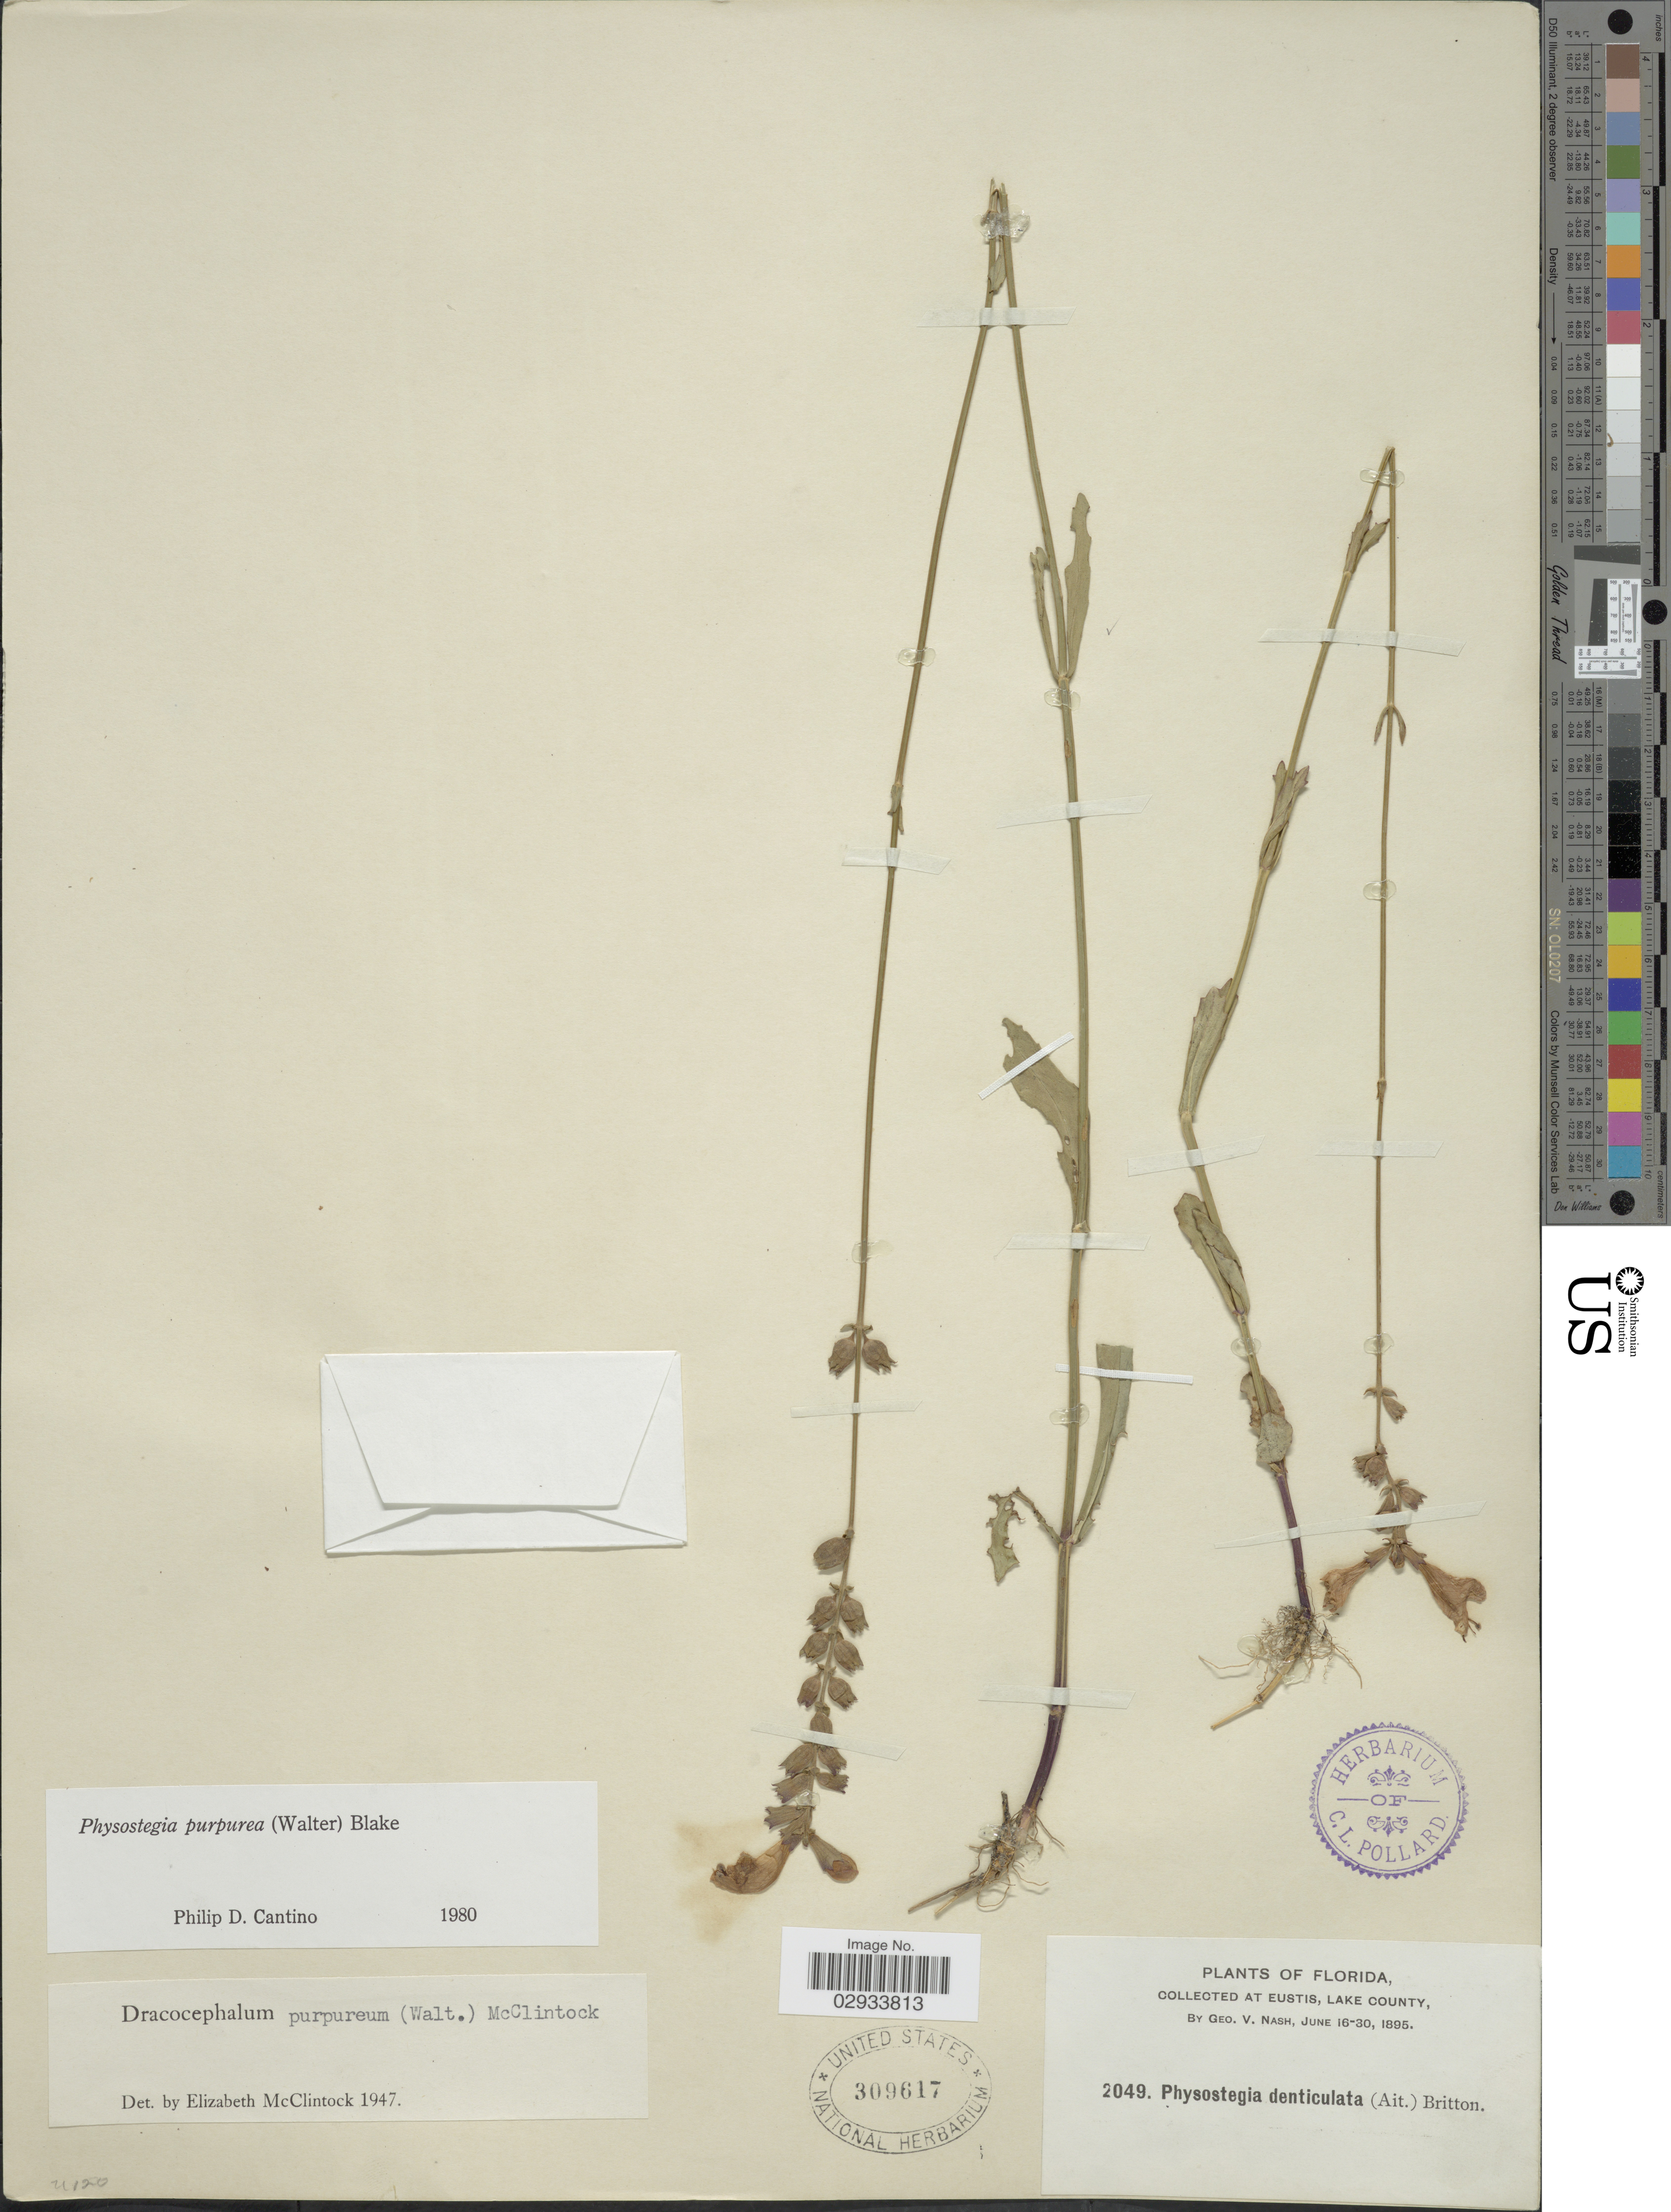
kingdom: Plantae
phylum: Tracheophyta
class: Magnoliopsida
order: Lamiales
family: Lamiaceae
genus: Physostegia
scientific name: Physostegia purpurea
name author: (Walter) Blake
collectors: G. V. Nash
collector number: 2049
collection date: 1895-06-16/1895-06-30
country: United States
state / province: Florida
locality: At Eustis, Lake County.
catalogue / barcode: US 309617